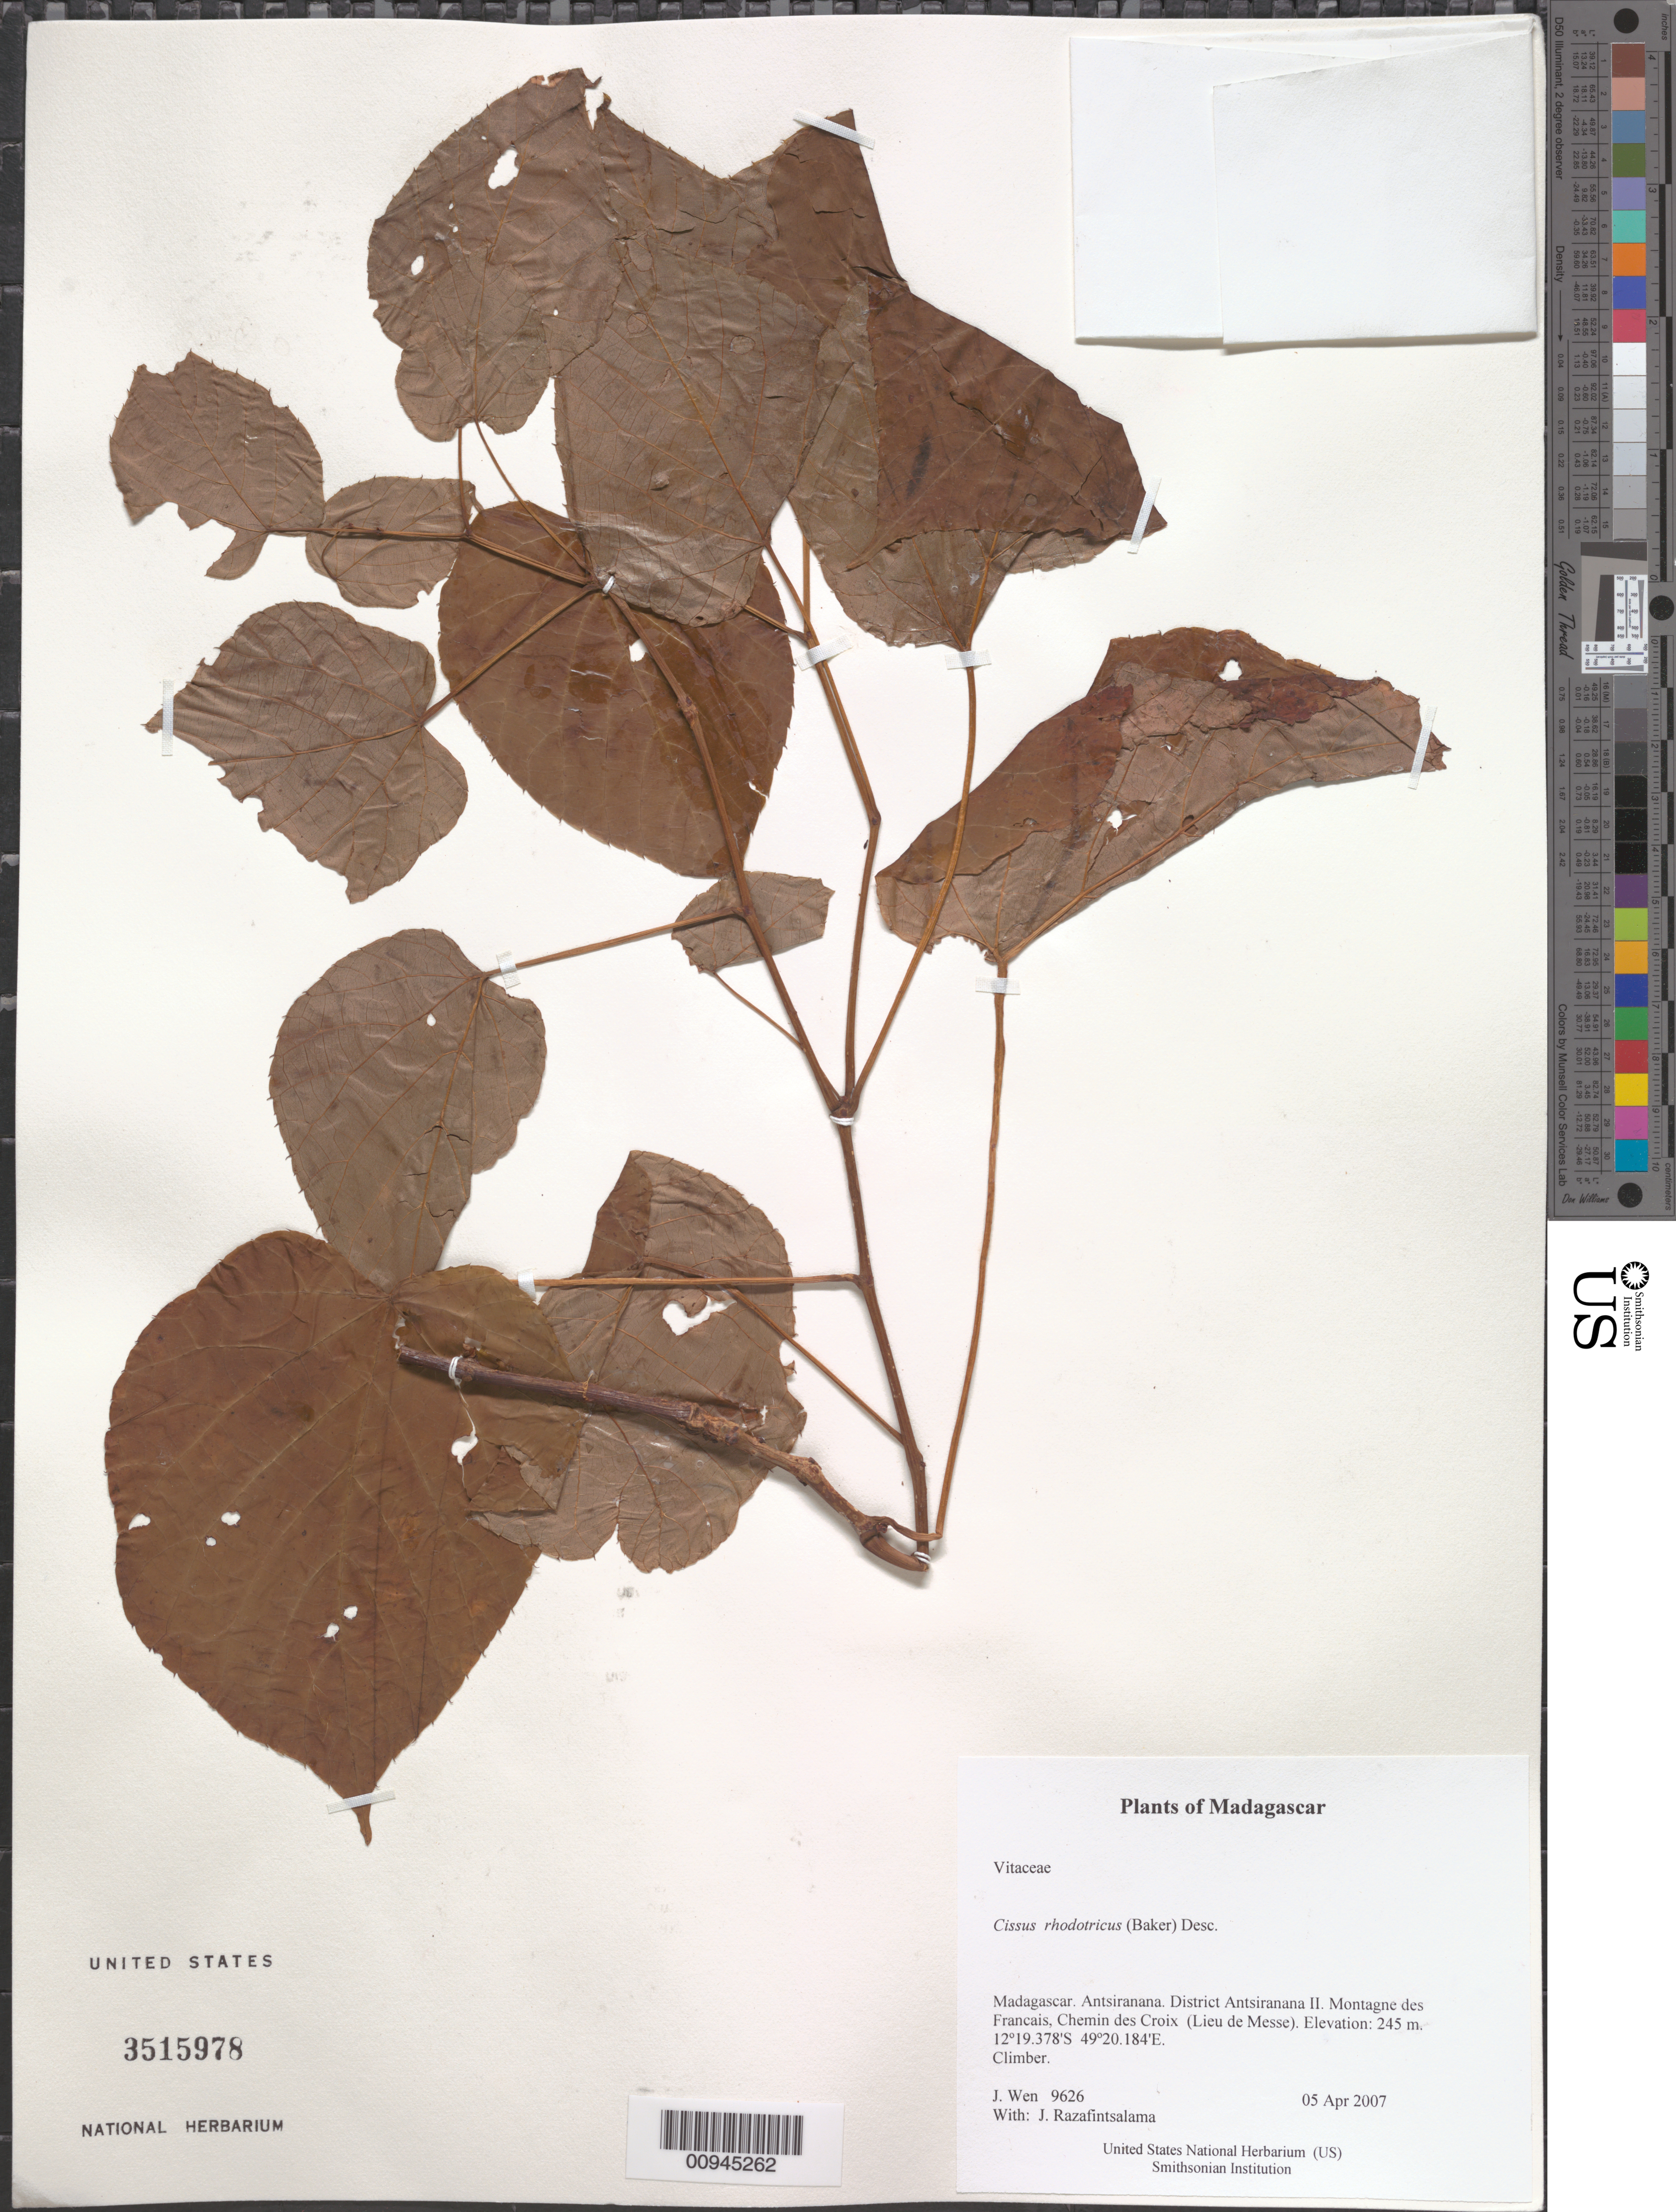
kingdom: Plantae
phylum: Tracheophyta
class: Magnoliopsida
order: Vitales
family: Vitaceae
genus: Cissus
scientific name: Cissus rhodotricha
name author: (Baker) Desc.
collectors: J. Wen & J. Razafintsalama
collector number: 9626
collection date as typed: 05 Apr 2007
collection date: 2007-04-05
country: Madagascar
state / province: Diana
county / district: Antsiranana II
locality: District Antsiranana II. Montagne des Francais, Chemin des Croix (Lieu de Messe).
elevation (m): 245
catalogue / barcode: US 3515978